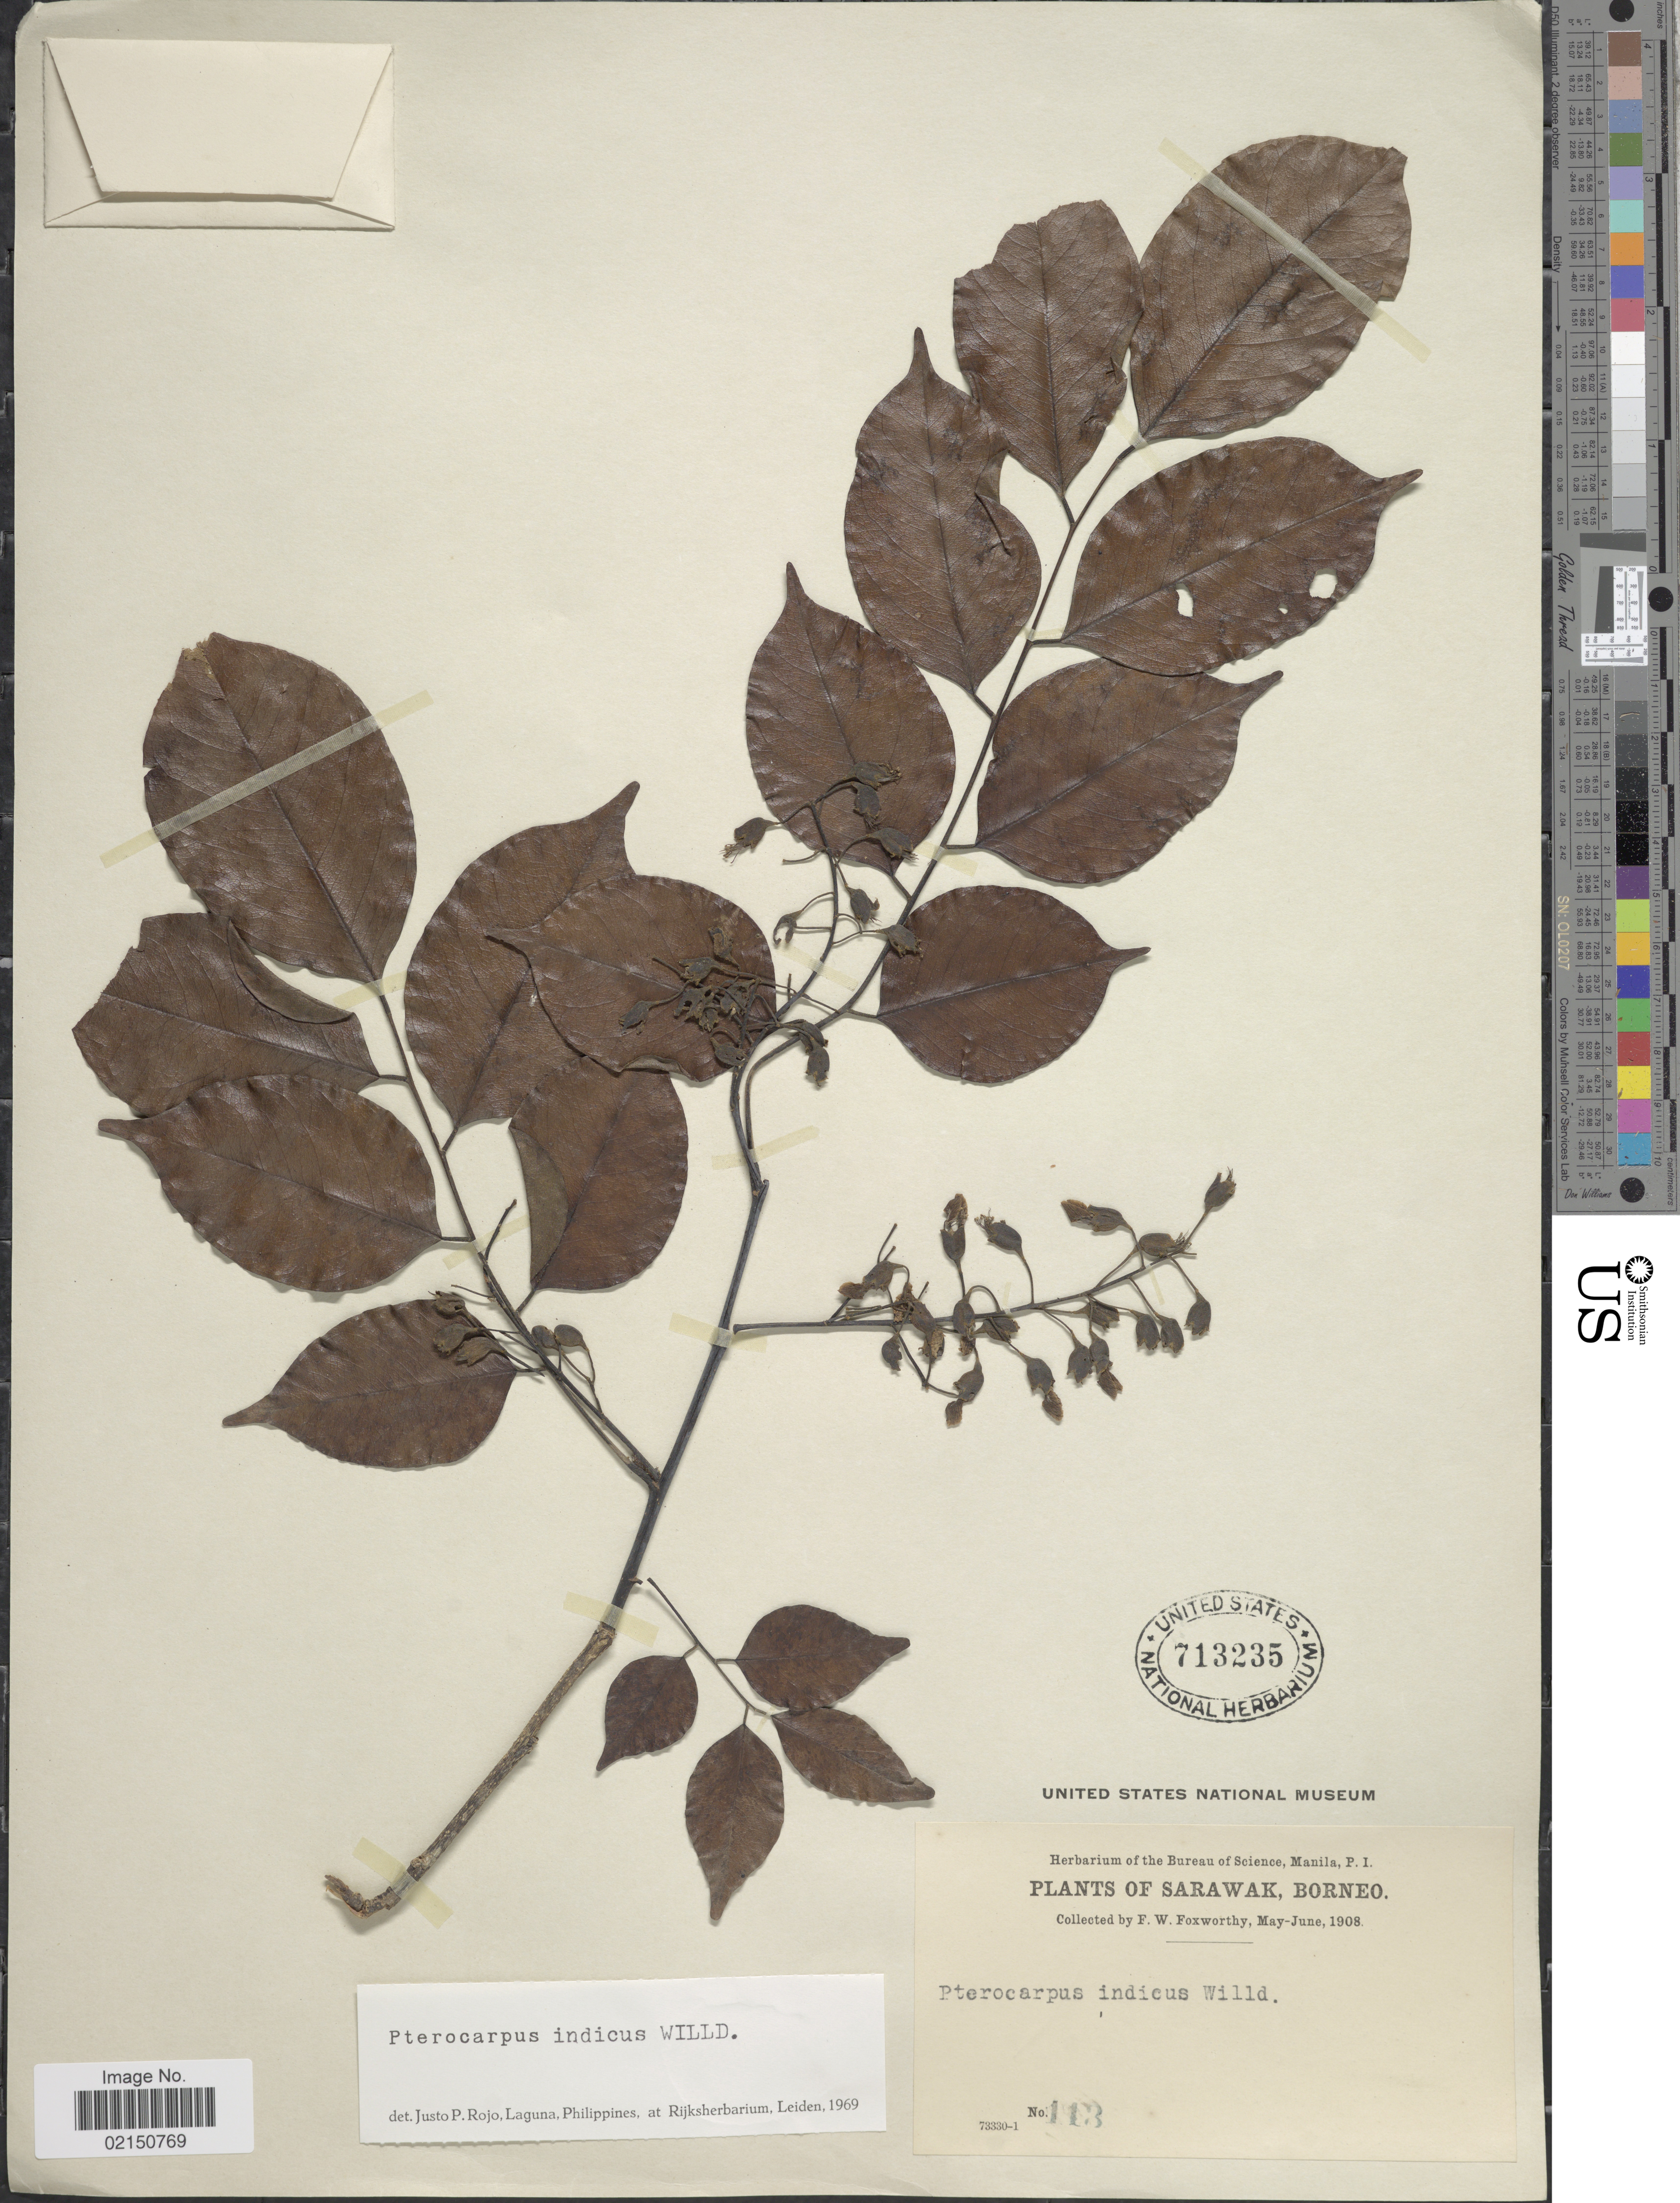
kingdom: Plantae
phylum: Tracheophyta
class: Magnoliopsida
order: Fabales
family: Fabaceae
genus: Pterocarpus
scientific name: Pterocarpus indicus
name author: Willd.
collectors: F. W. Foxworthy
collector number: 113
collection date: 1908-05/1908-06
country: Malaysia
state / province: Sarawak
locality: Borneo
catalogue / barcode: US 713235